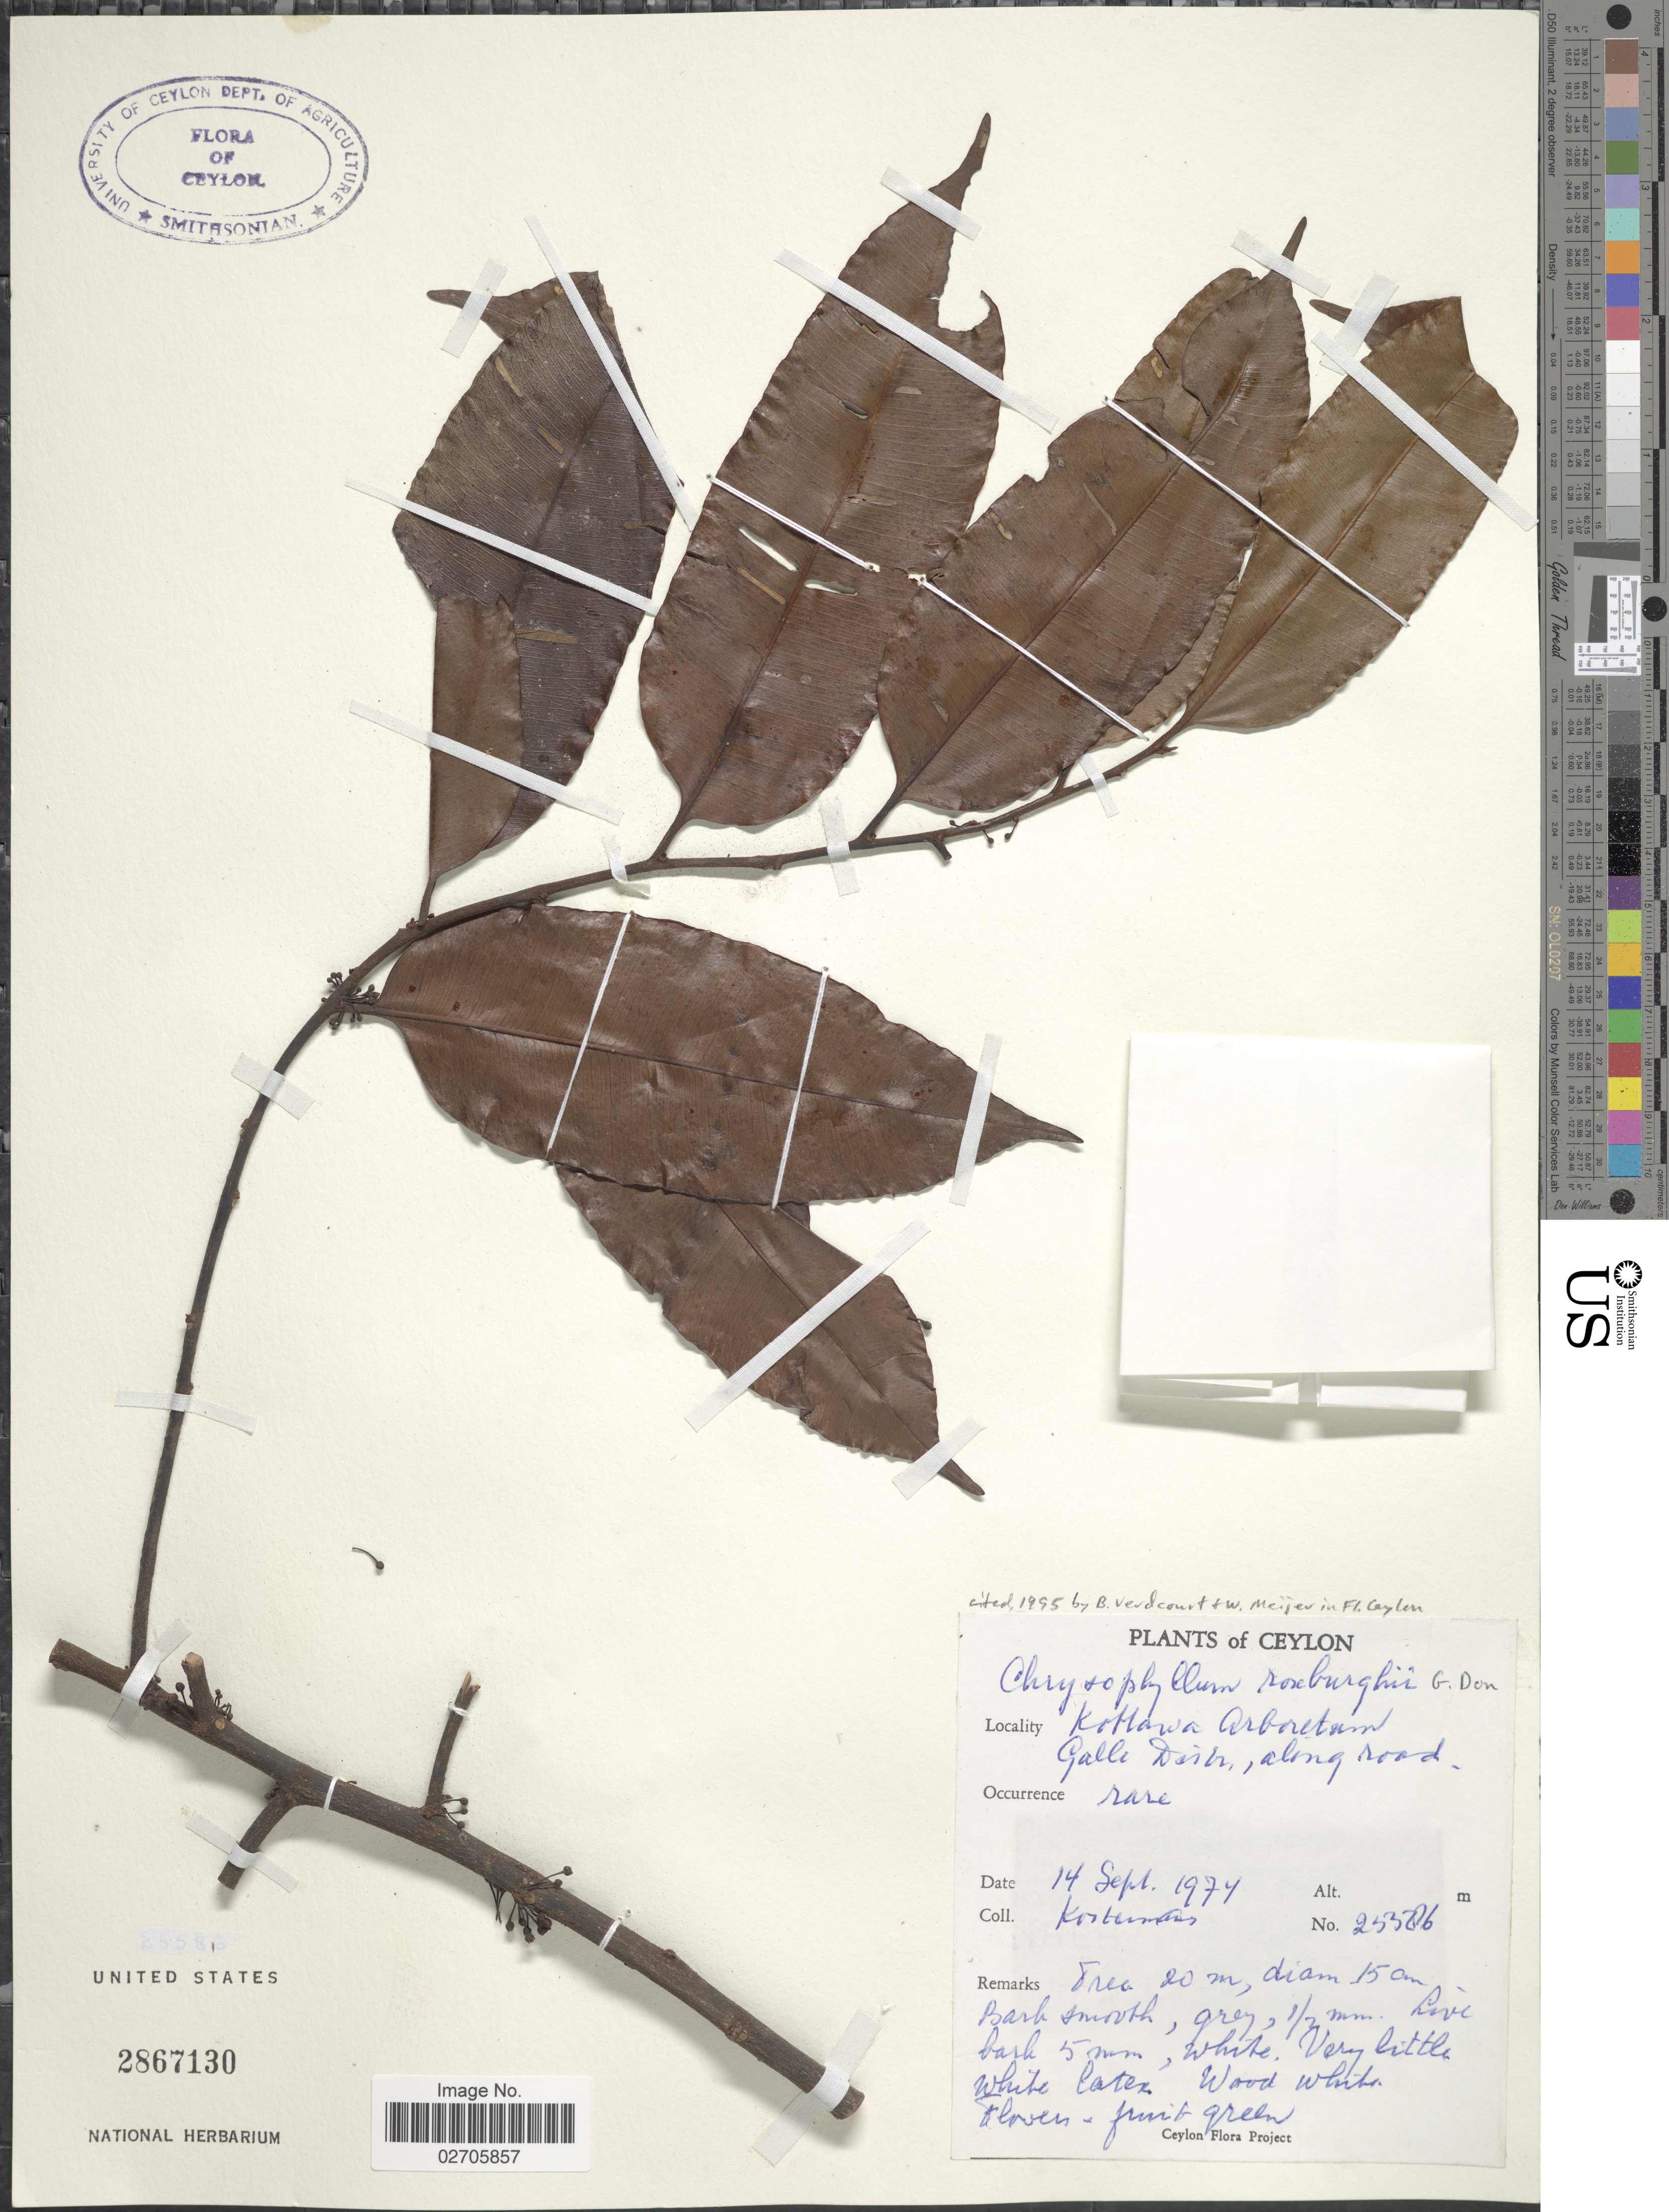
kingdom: Plantae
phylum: Tracheophyta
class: Magnoliopsida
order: Ericales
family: Sapotaceae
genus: Chrysophyllum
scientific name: Chrysophyllum roxburghii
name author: G. Don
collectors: Kostermans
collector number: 25586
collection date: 1974-09-14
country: Sri Lanka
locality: Ceylon, Kottawa Arboretum, Galle Distr, along road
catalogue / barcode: US 2867130